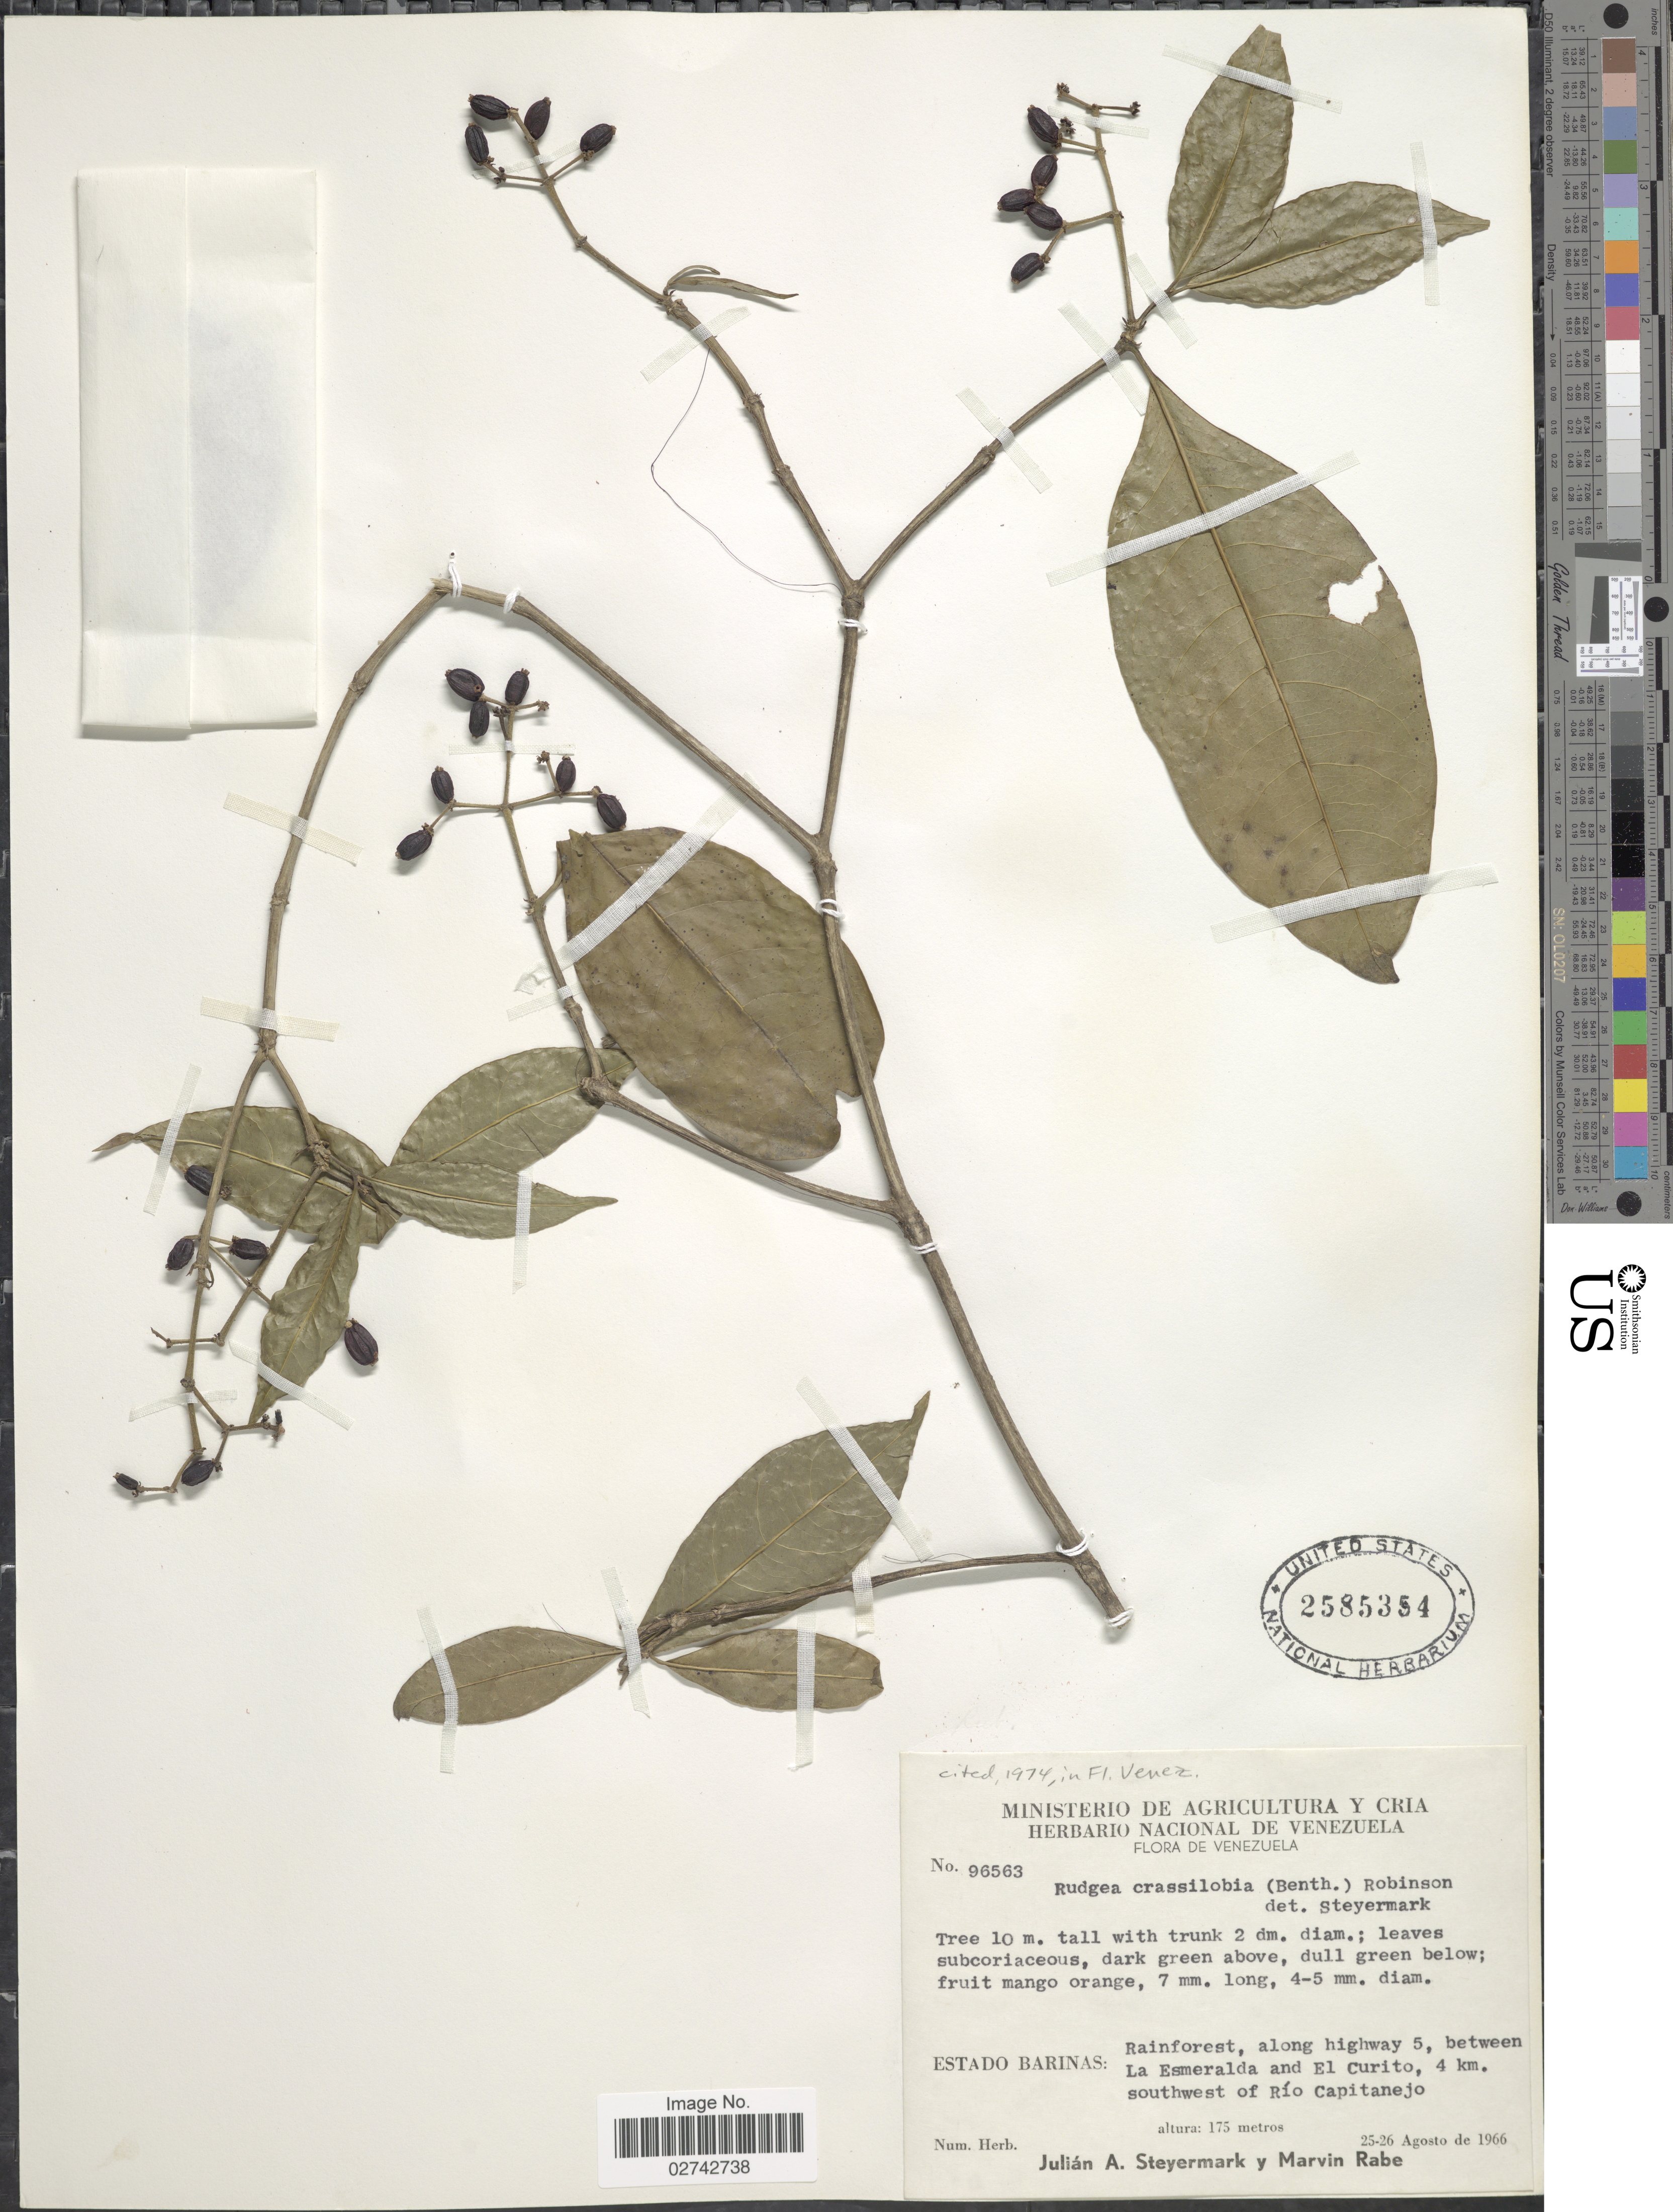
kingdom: Plantae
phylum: Tracheophyta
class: Magnoliopsida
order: Gentianales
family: Rubiaceae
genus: Rudgea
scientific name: Rudgea crassiloba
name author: (Benth.) B.L. Rob.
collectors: J. Steyermark & M. Rabe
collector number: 96563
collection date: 1966-08-25/1966-08-26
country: Venezuela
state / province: Barinas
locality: Rainforest, along highway 5, between La Esmeralda and El Curito, 4 km southwest of Rio Capitanejo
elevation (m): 175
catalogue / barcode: US 2585354